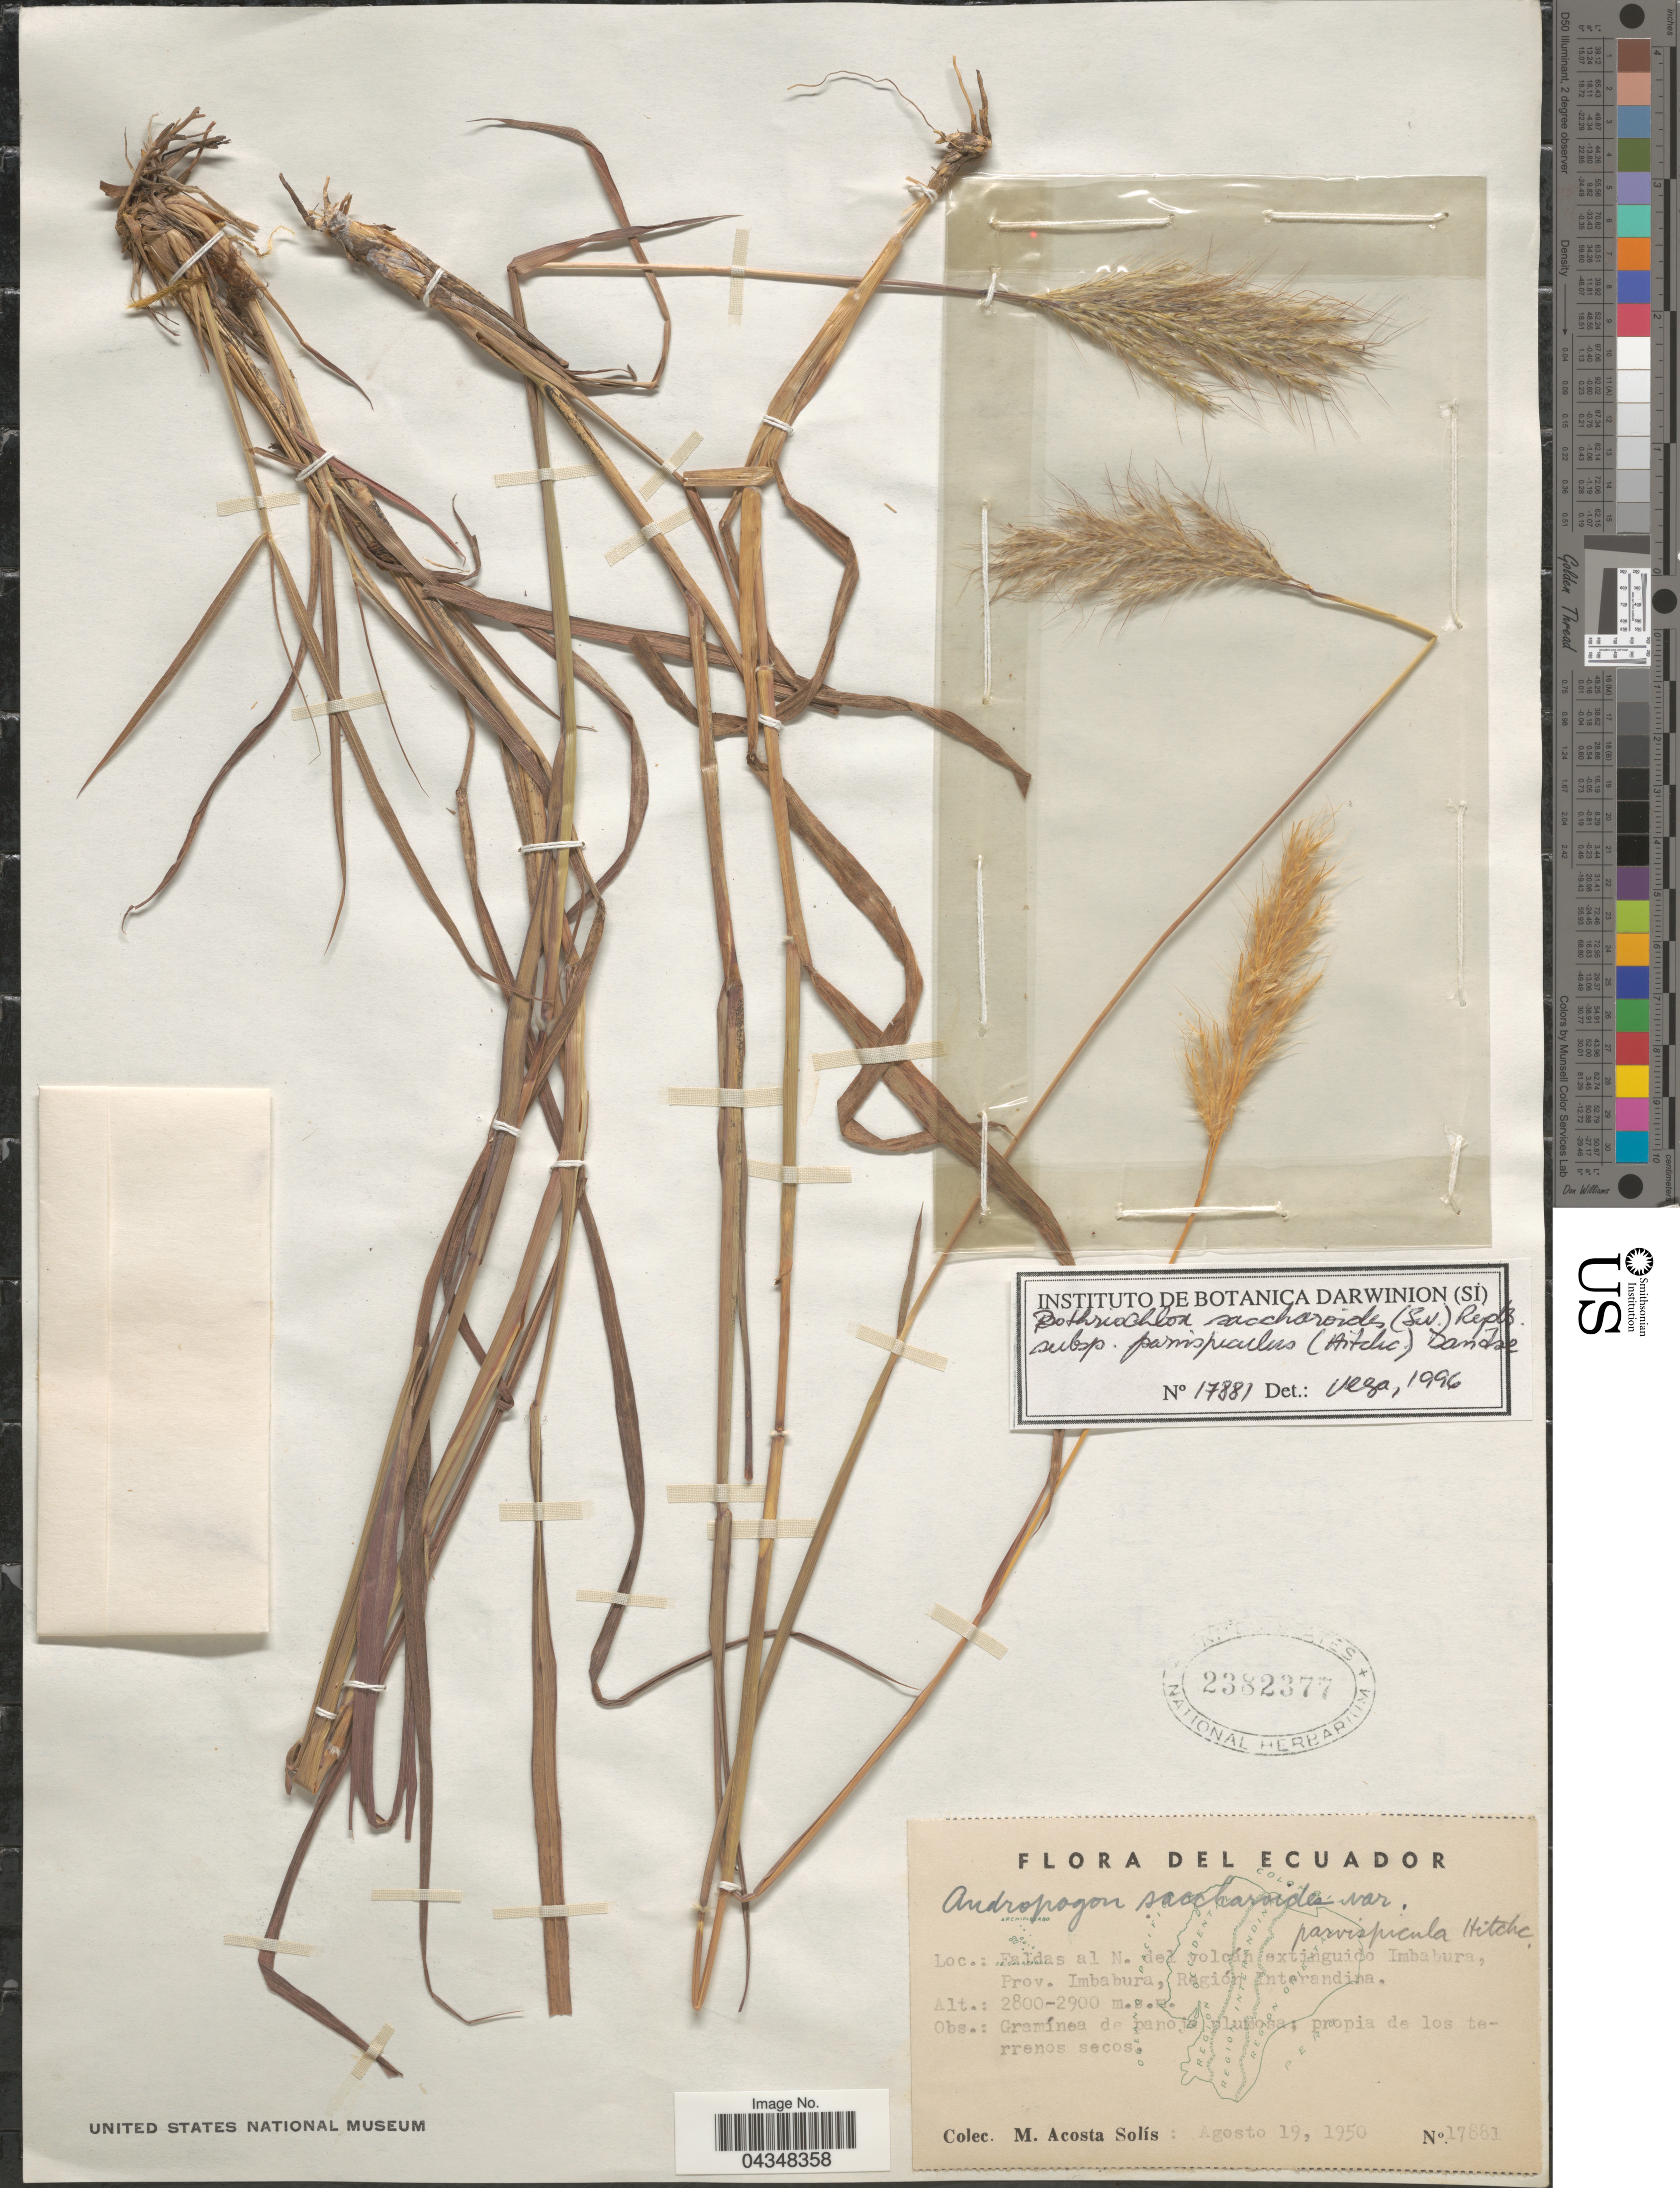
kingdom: Plantae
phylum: Tracheophyta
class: Liliopsida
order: Poales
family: Poaceae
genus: Bothriochloa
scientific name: Bothriochloa saccharoides var. parvispicula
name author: (Hitchc.) Tovar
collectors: M. Acosta Solis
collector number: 17881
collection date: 1950-08-19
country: Ecuador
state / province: Imbabura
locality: Faldas al N. del volcán extinguido Imbabura, Región Interandina.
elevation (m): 2800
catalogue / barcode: US 2382377